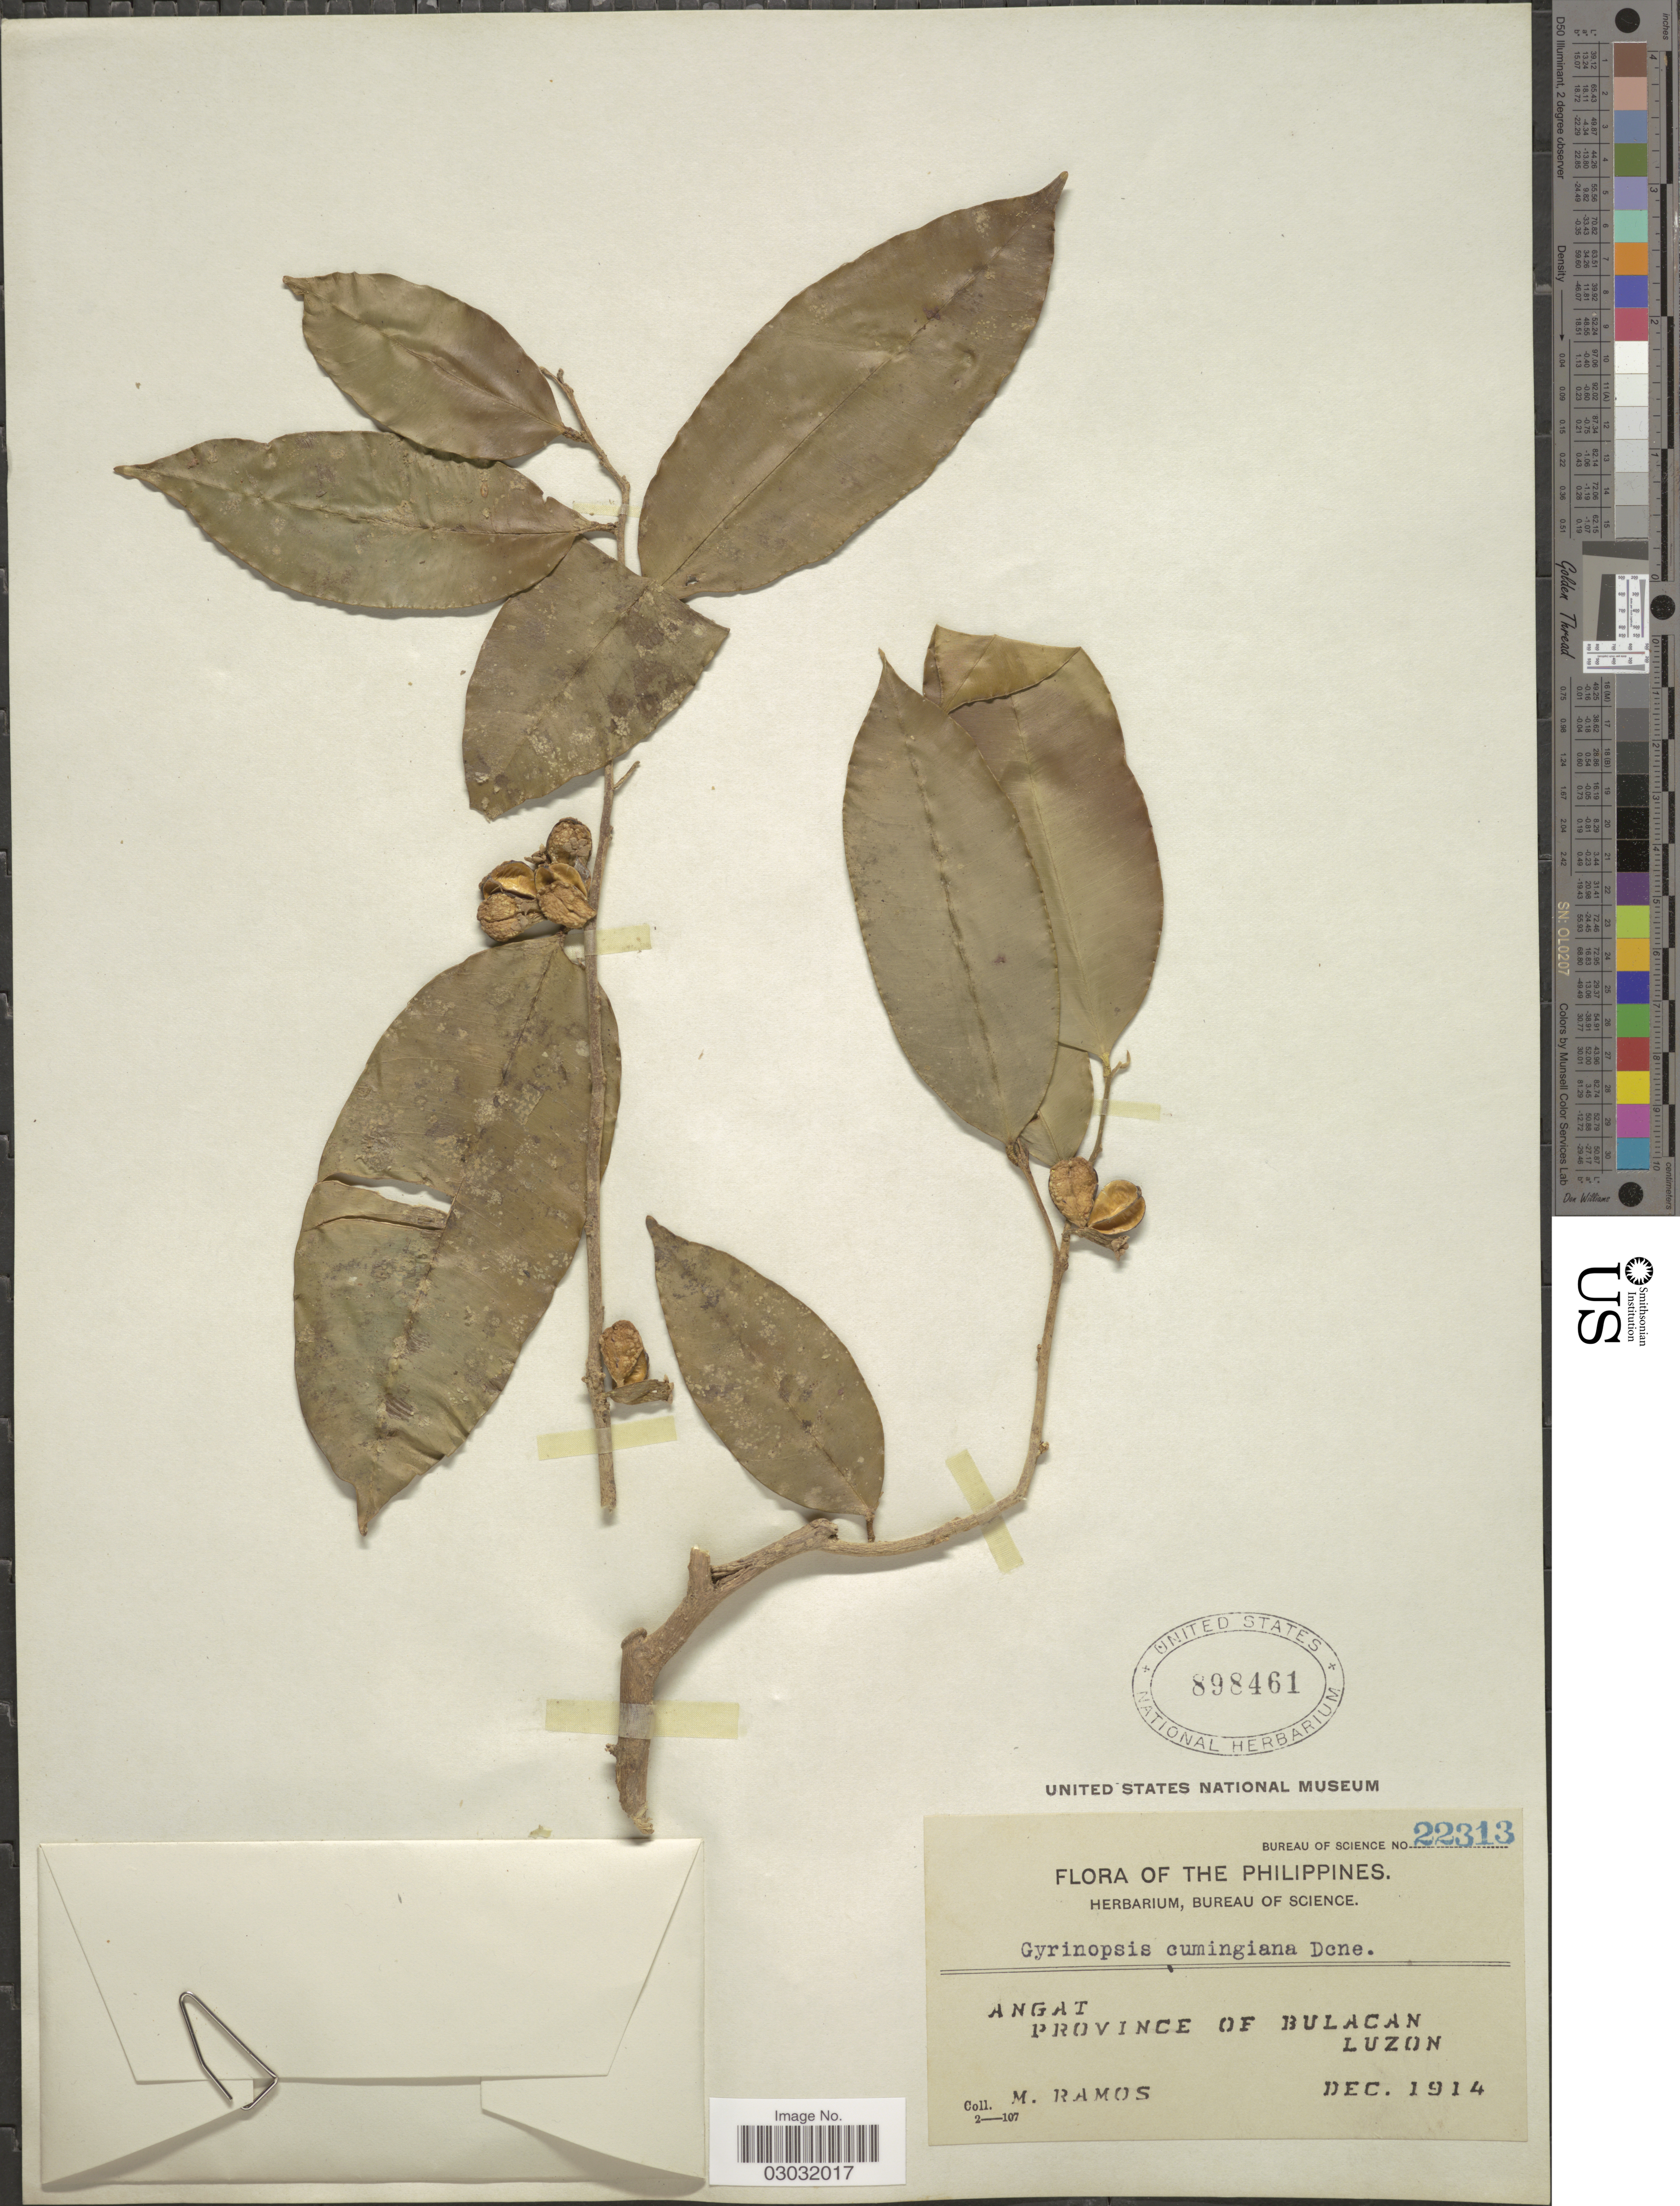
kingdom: Plantae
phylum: Tracheophyta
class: Magnoliopsida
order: Malvales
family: Thymelaeaceae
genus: Aquilaria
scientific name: Aquilaria cumingiana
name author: (Decne.) Ridl.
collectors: M. Ramos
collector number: Bueau of Science 22313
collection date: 1914-12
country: Philippines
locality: Angat, Province of Bulacan, Luzon.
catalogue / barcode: US 898461